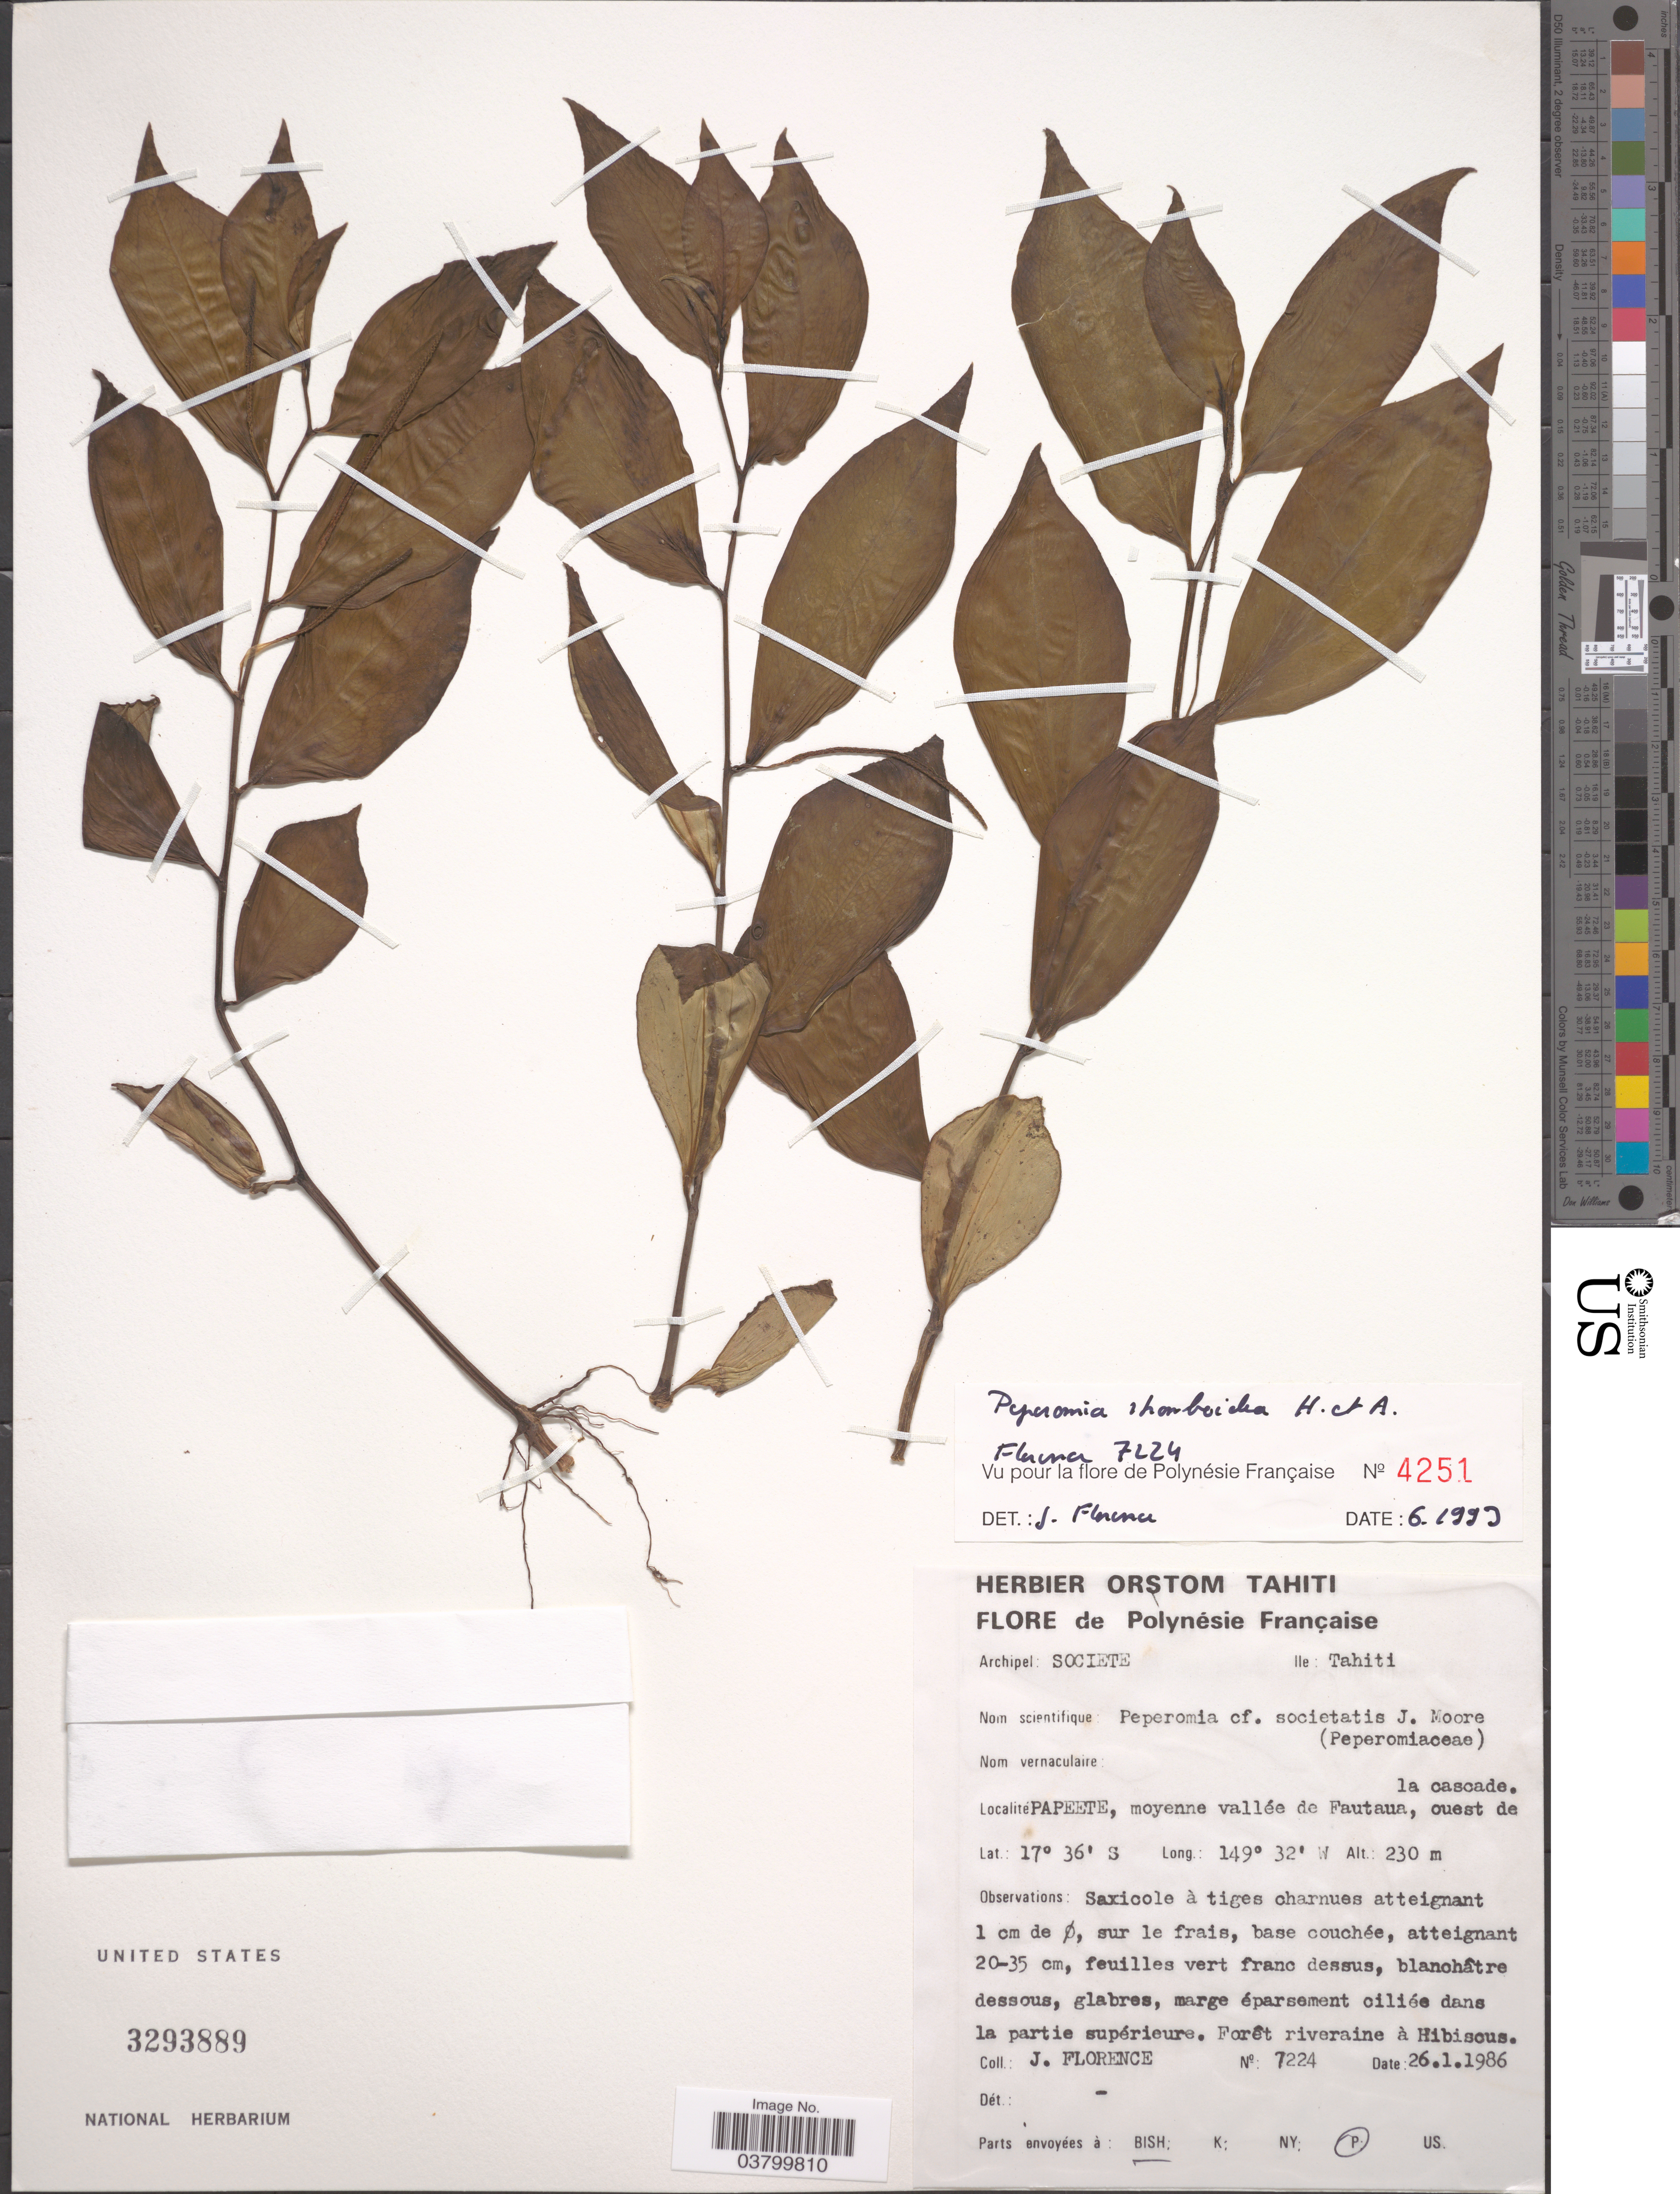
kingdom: Plantae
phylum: Tracheophyta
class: Magnoliopsida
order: Piperales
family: Piperaceae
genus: Peperomia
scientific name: Peperomia rhomboidea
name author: Hook. & Arn.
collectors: J. Florence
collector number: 7224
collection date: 1986-01-26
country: French Polynesia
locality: Archipel: Societe. Ile: Tahiti. Papeete, moyenne vallée de Fautaua, ouest de la cascade.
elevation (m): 230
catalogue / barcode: US 3293889